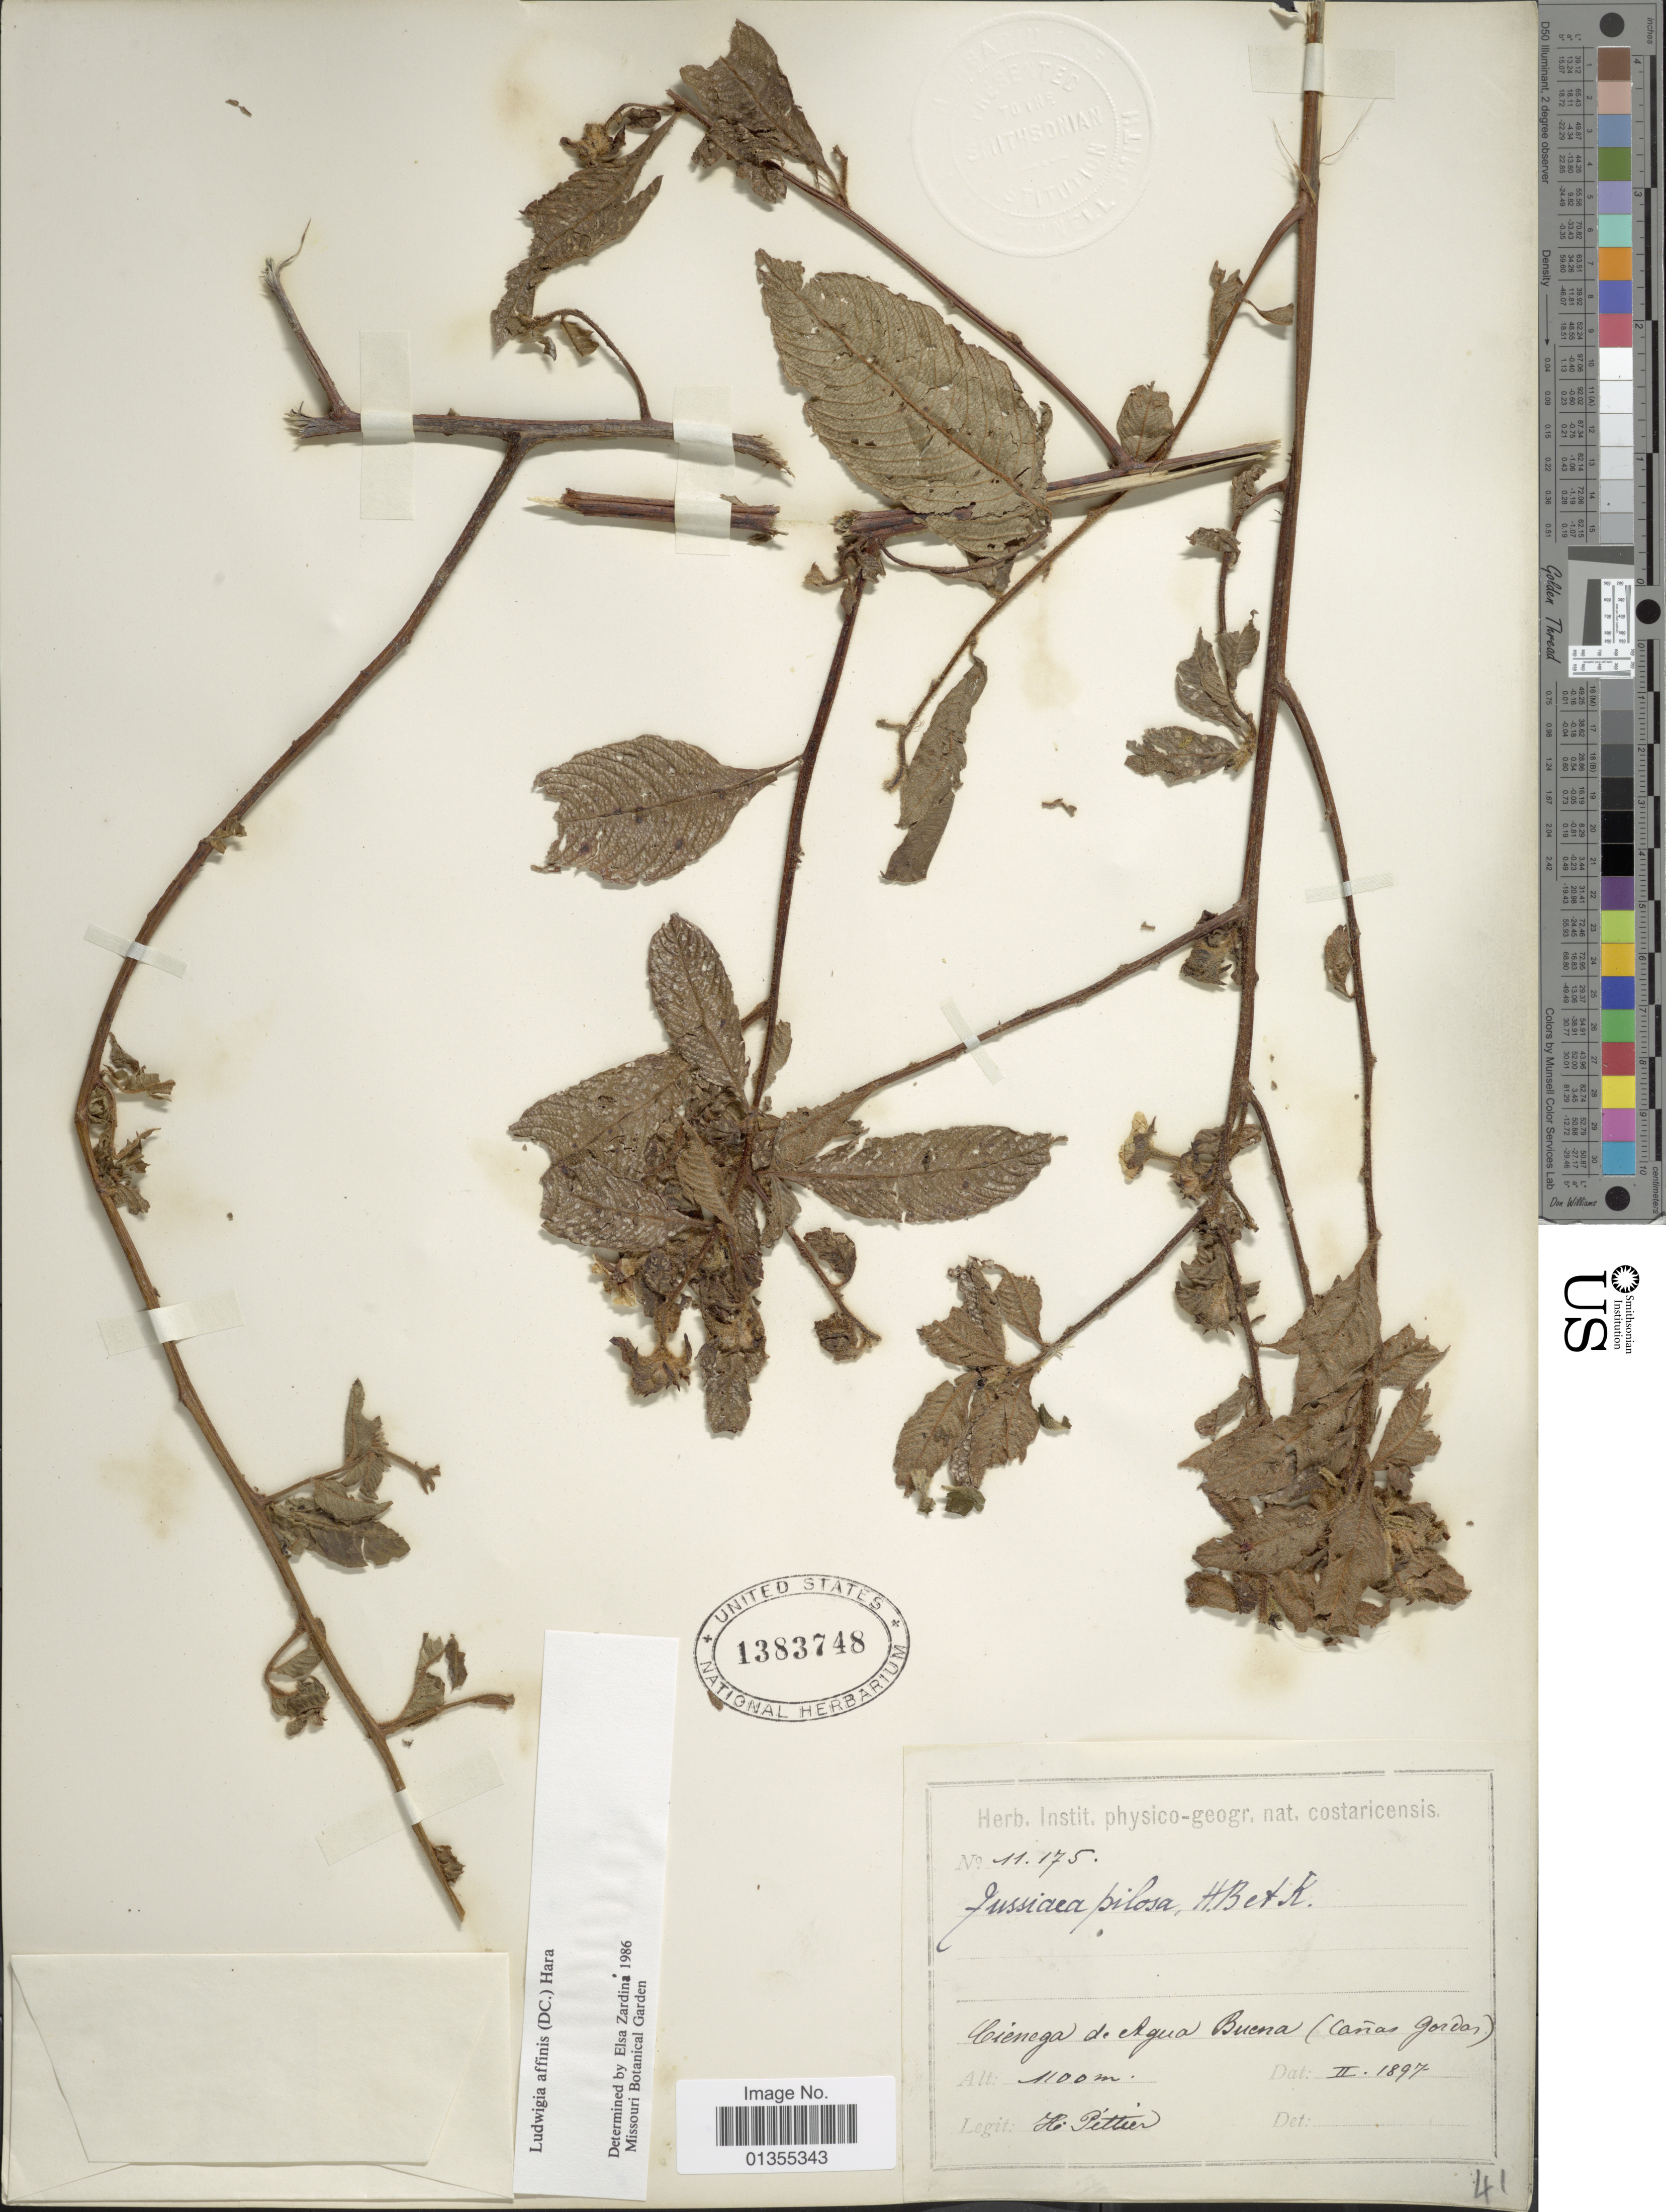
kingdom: Plantae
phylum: Tracheophyta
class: Magnoliopsida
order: Myrtales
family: Onagraceae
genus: Ludwigia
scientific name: Ludwigia affinis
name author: (DC.) H. Hara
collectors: H. F. Pittier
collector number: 11175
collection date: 1897-02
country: Puerto Rico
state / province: Agua Buenas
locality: Cienega de Agua Buena (Cañas Gordas)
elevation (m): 1100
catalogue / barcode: US 1383748